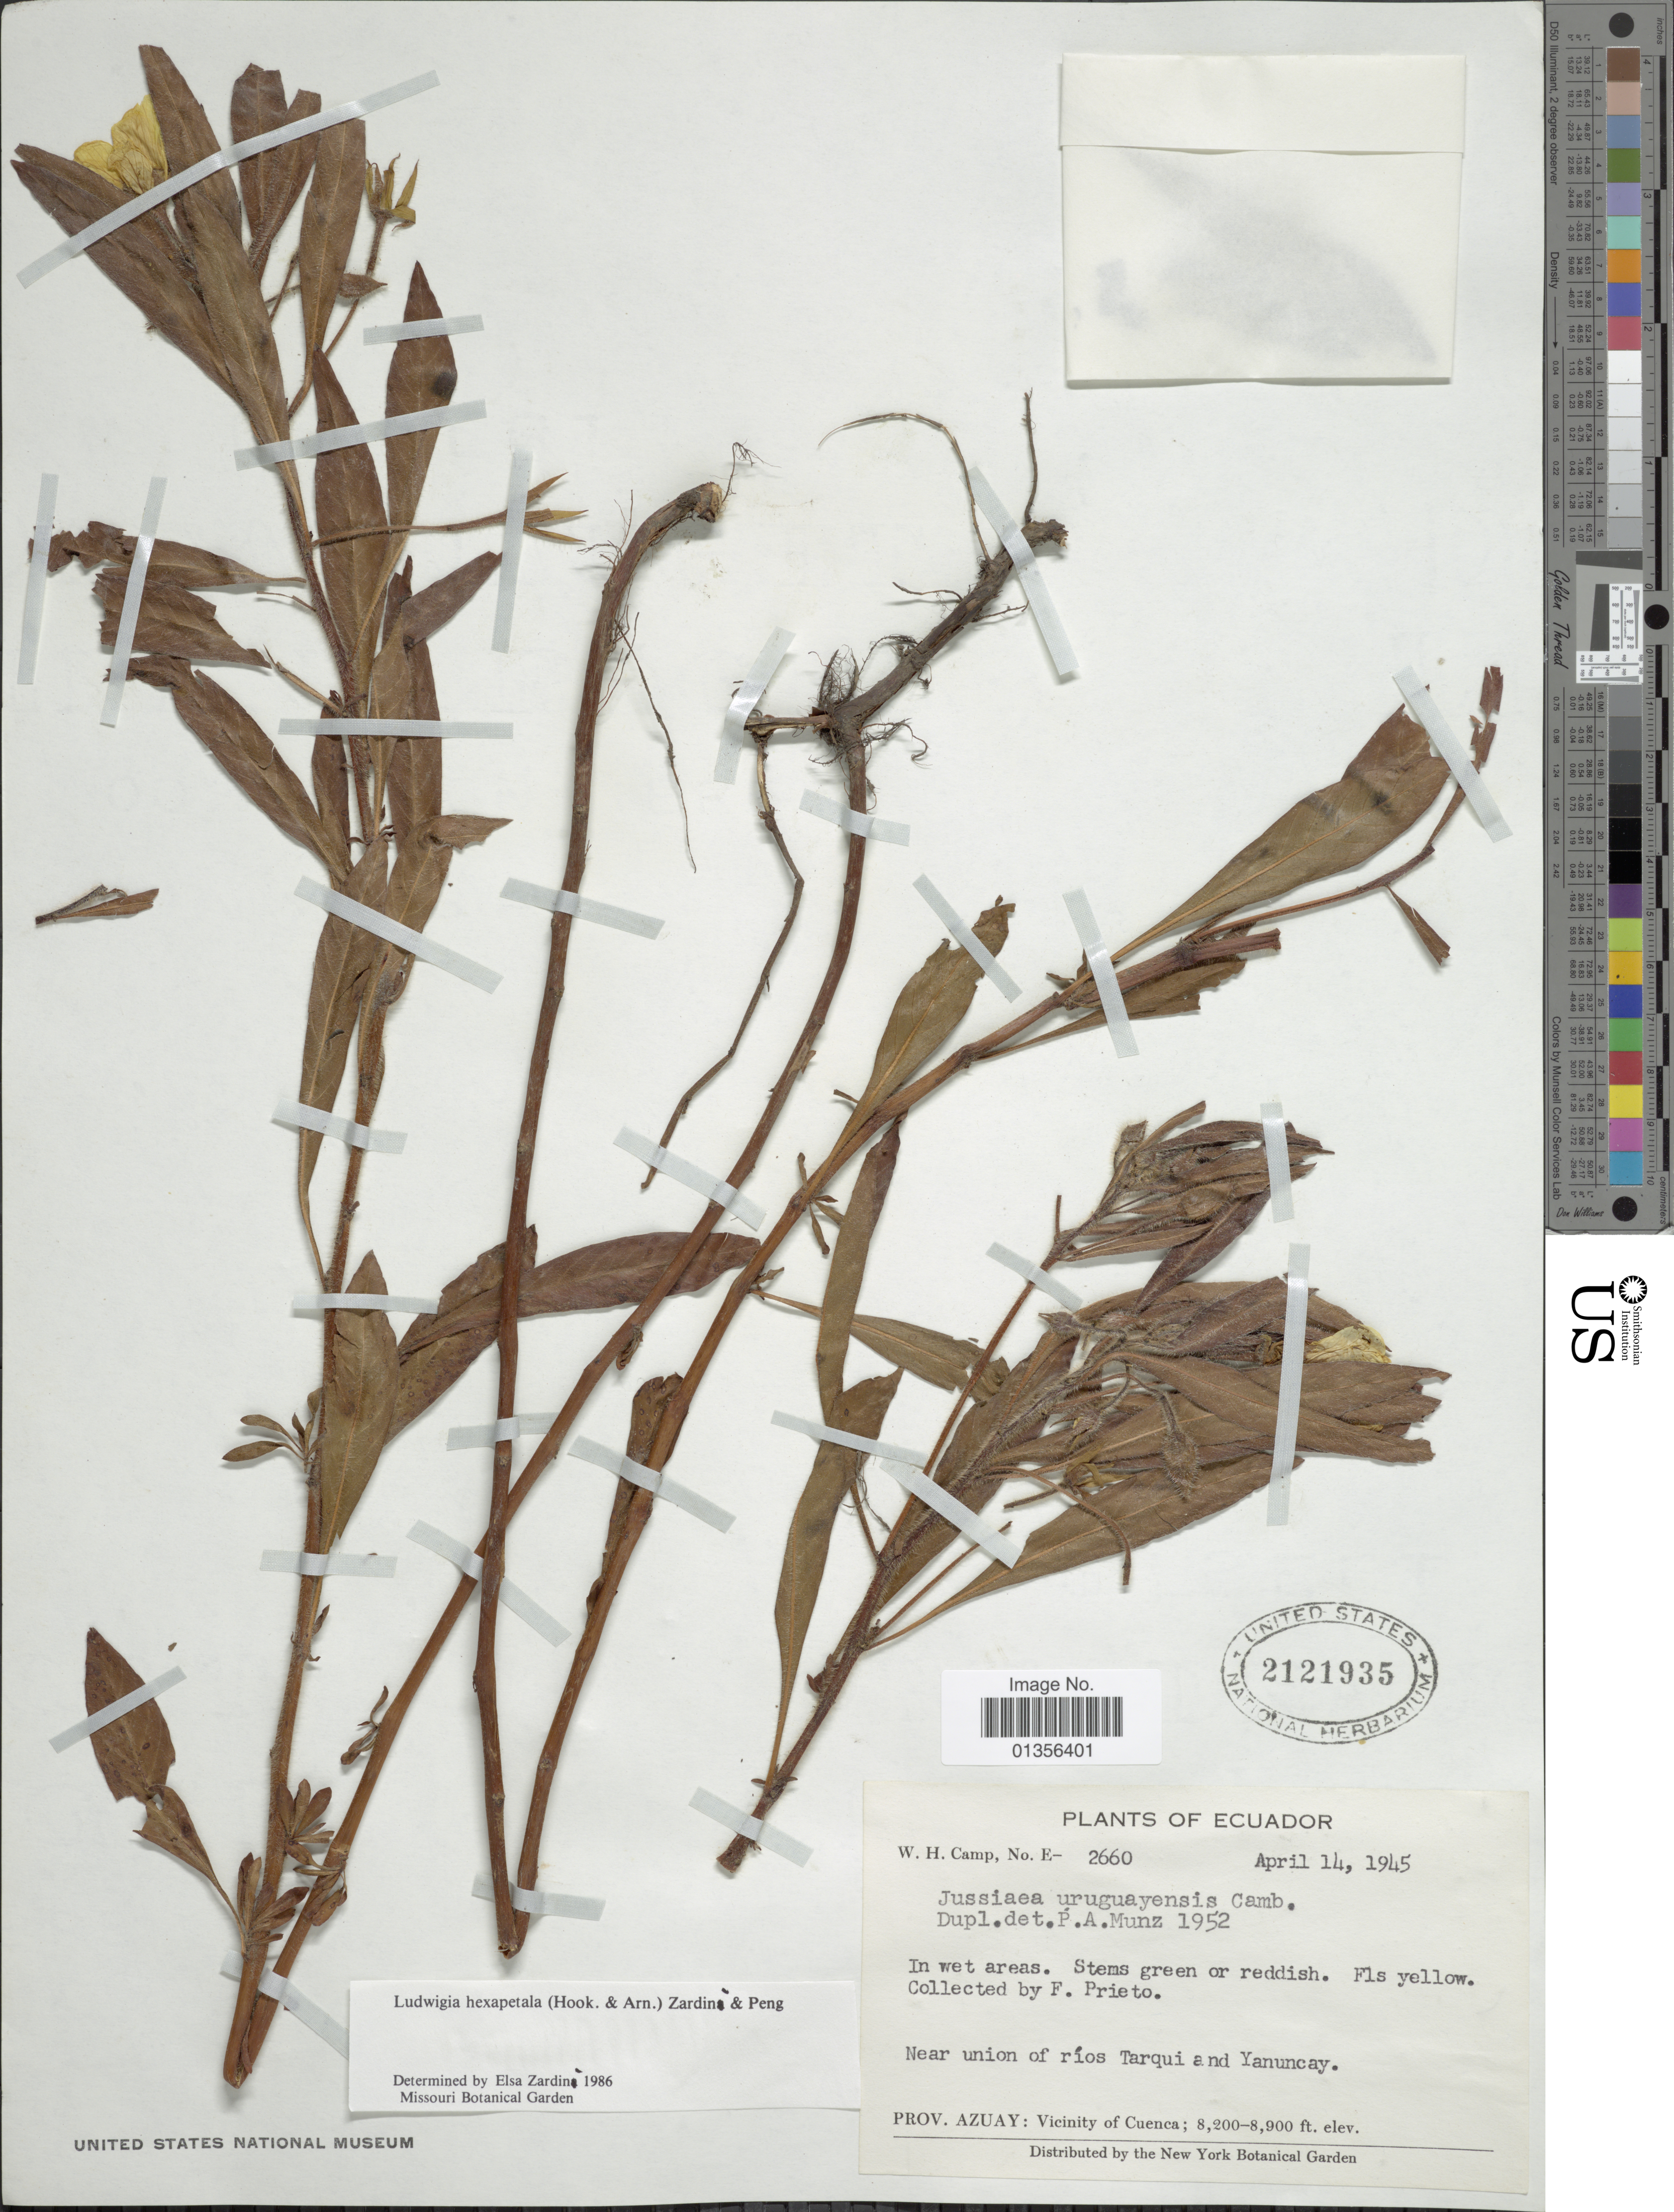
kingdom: Plantae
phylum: Tracheophyta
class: Magnoliopsida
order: Myrtales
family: Onagraceae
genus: Ludwigia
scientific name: Ludwigia hexapetala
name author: (Hook. & Arn.) Zardini et al.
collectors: W. H. Camp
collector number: E-2660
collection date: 1945-04-14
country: Ecuador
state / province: Azuay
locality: Near union of ríos Tarqui and Yanuncay, Vicinity of Cuenca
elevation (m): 2499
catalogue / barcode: US 2121935